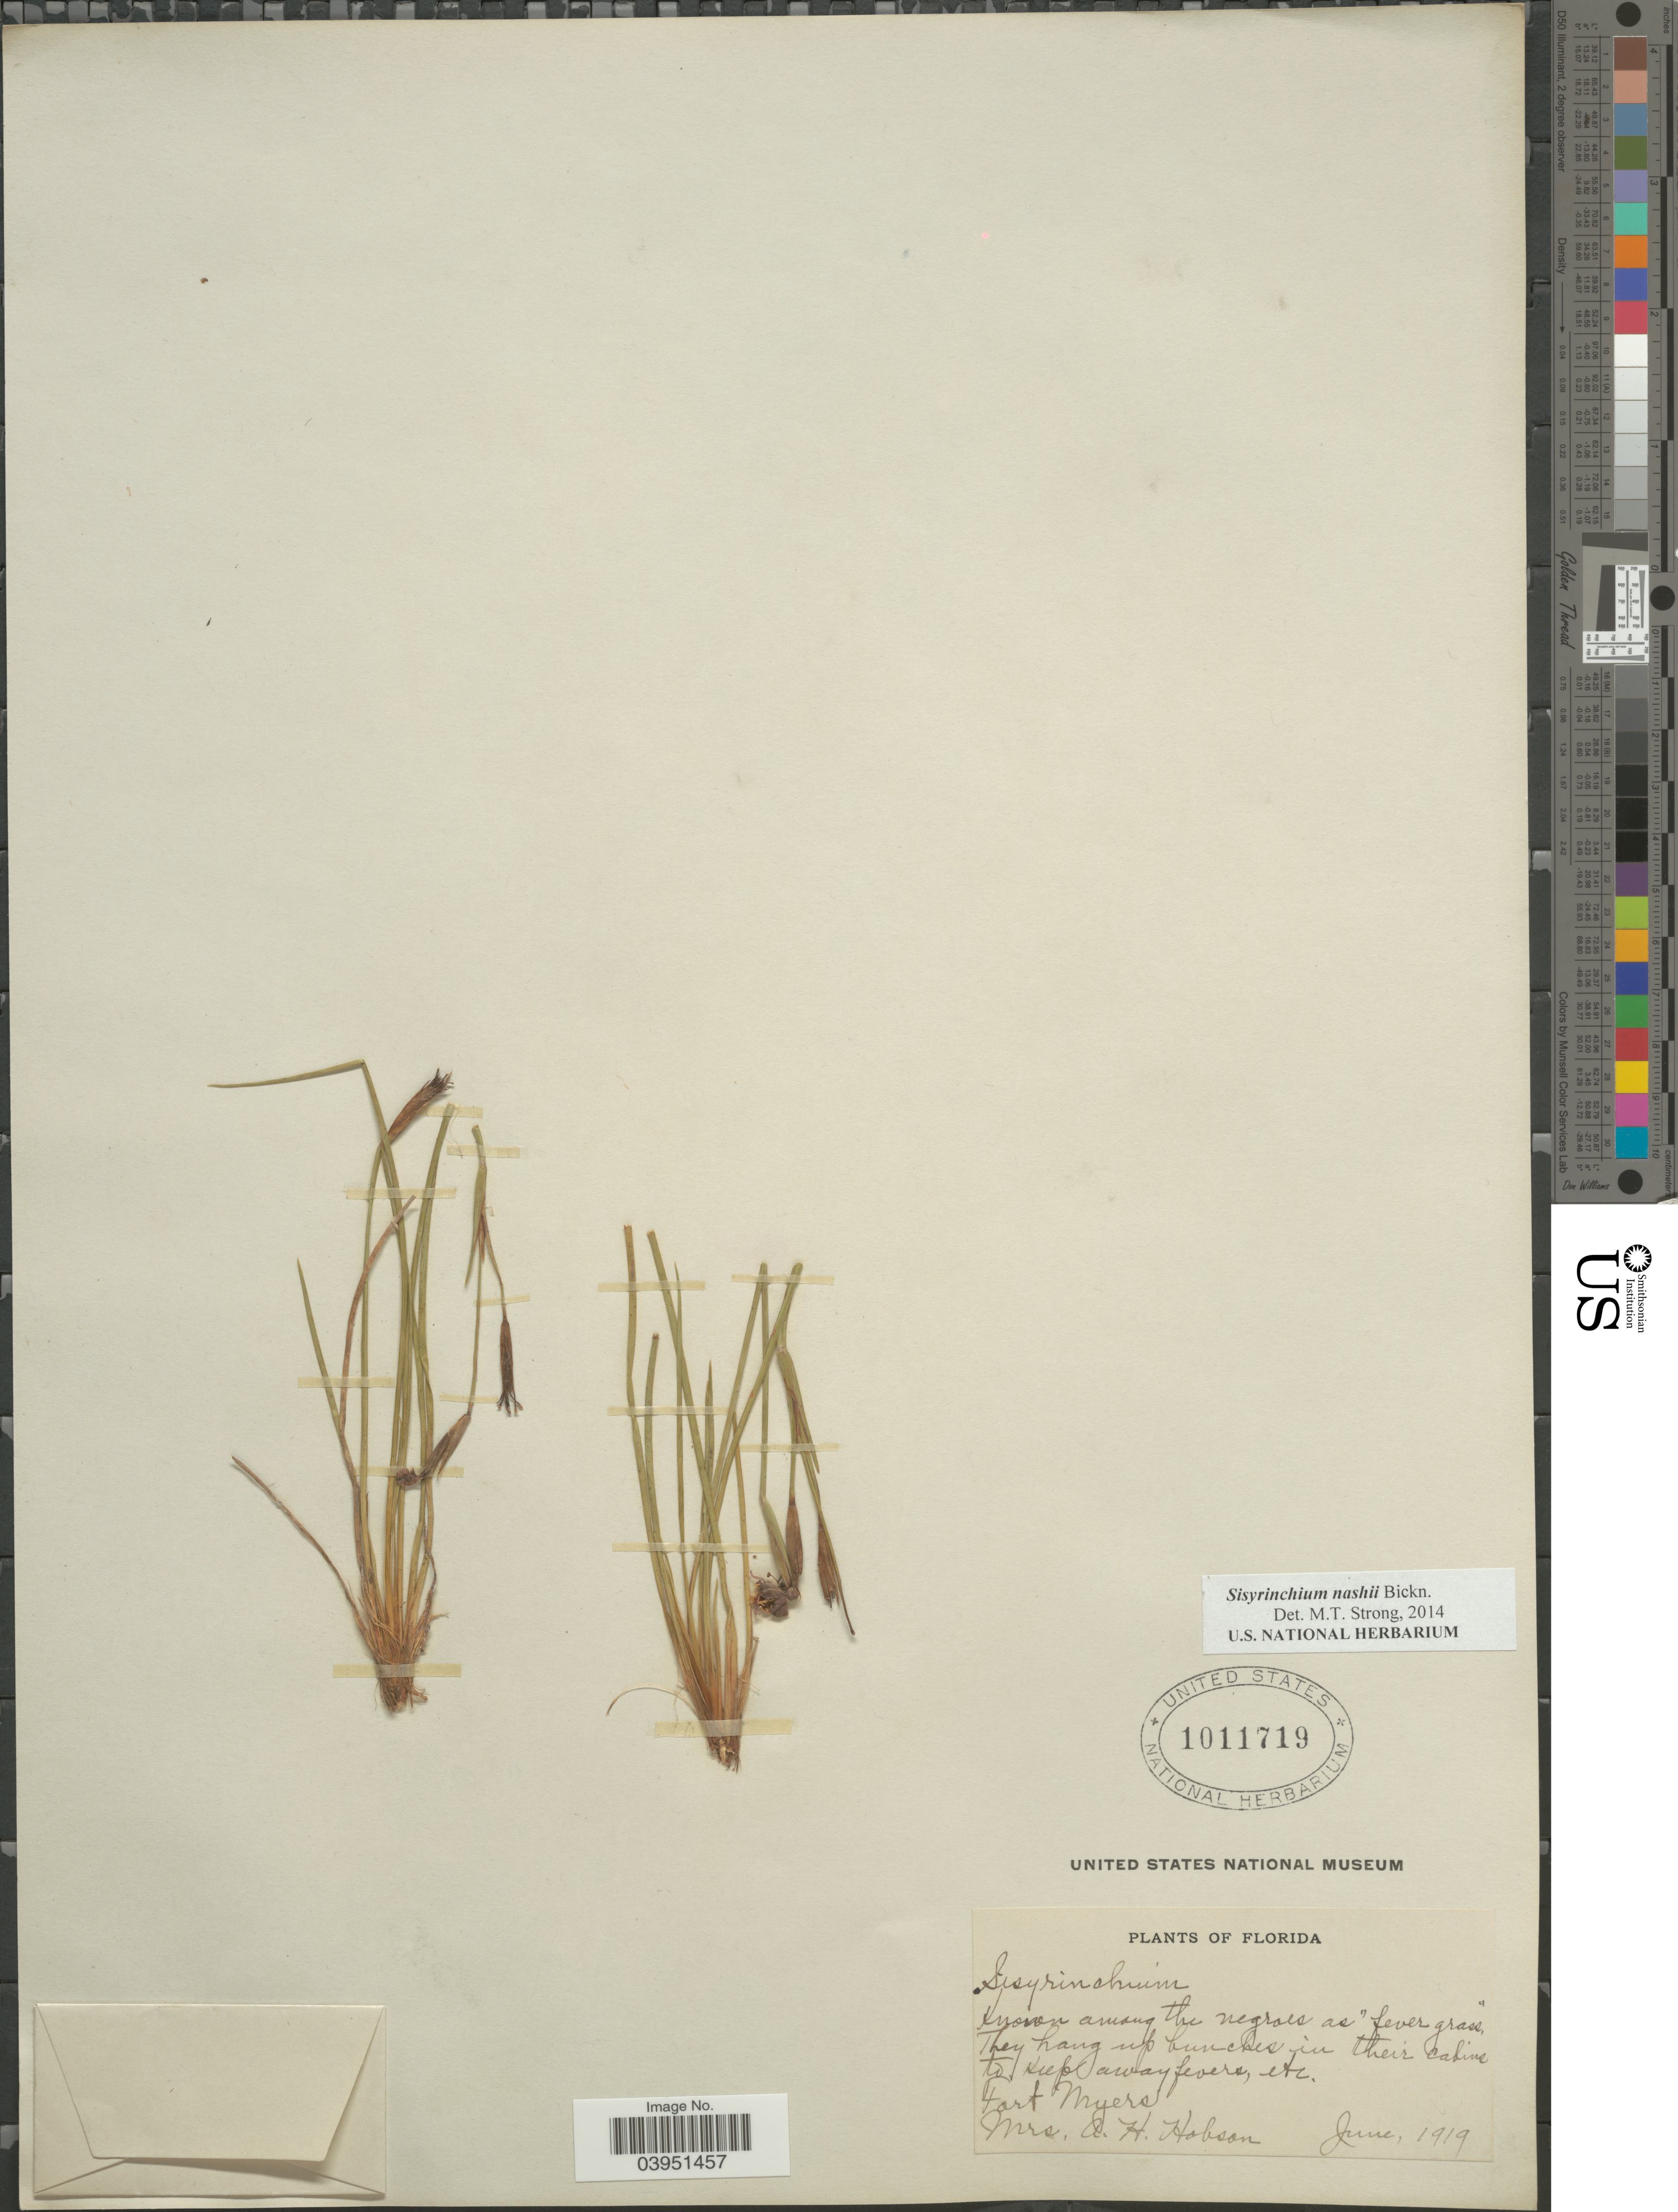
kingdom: Plantae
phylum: Tracheophyta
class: Liliopsida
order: Asparagales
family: Iridaceae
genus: Sisyrinchium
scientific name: Sisyrinchium nashii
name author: E.P. Bicknell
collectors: A. Hobson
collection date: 1919-06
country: United States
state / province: Florida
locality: Fort Myers.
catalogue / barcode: US 1011719